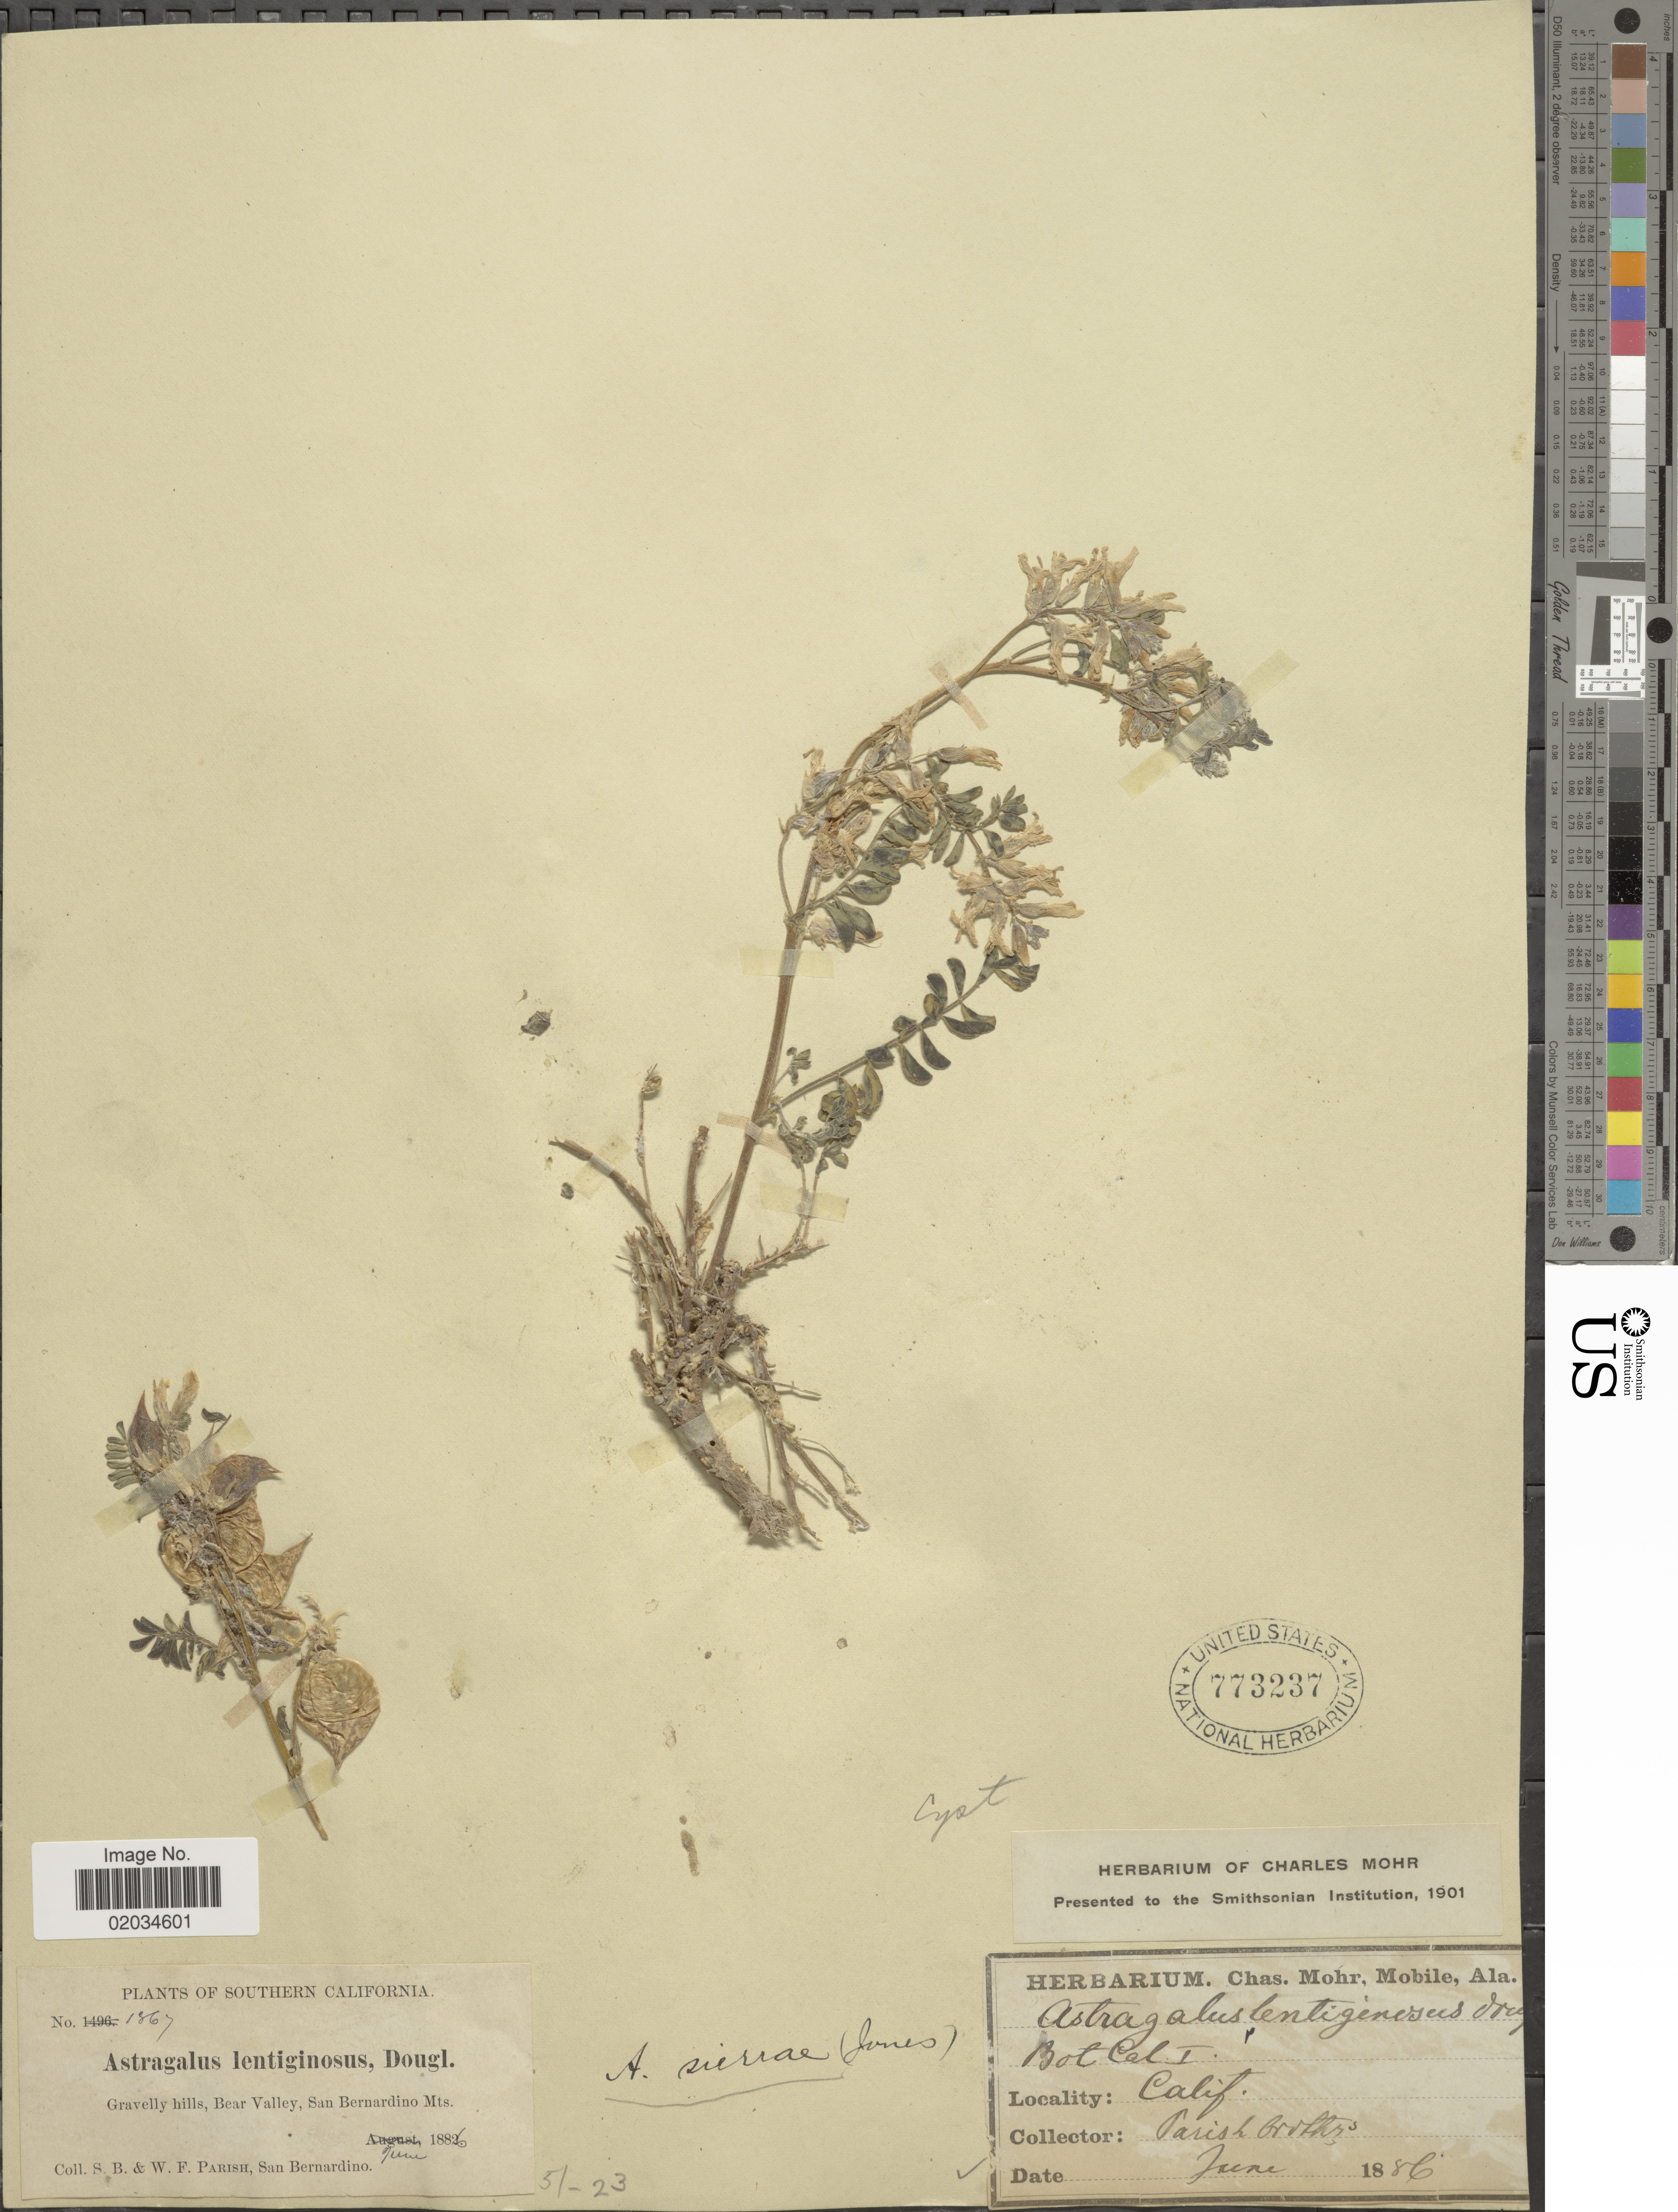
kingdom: Plantae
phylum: Tracheophyta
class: Magnoliopsida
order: Fabales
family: Fabaceae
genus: Astragalus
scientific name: Astragalus sierrae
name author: (M.E. Jones) Tidestr.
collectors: S. B. Parish & W. F. Parish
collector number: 1867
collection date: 1886-06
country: United States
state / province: California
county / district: San Bernardino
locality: Southern California, gravelly hills, Bear Valley, San Bernardino Mts.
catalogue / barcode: US 773237